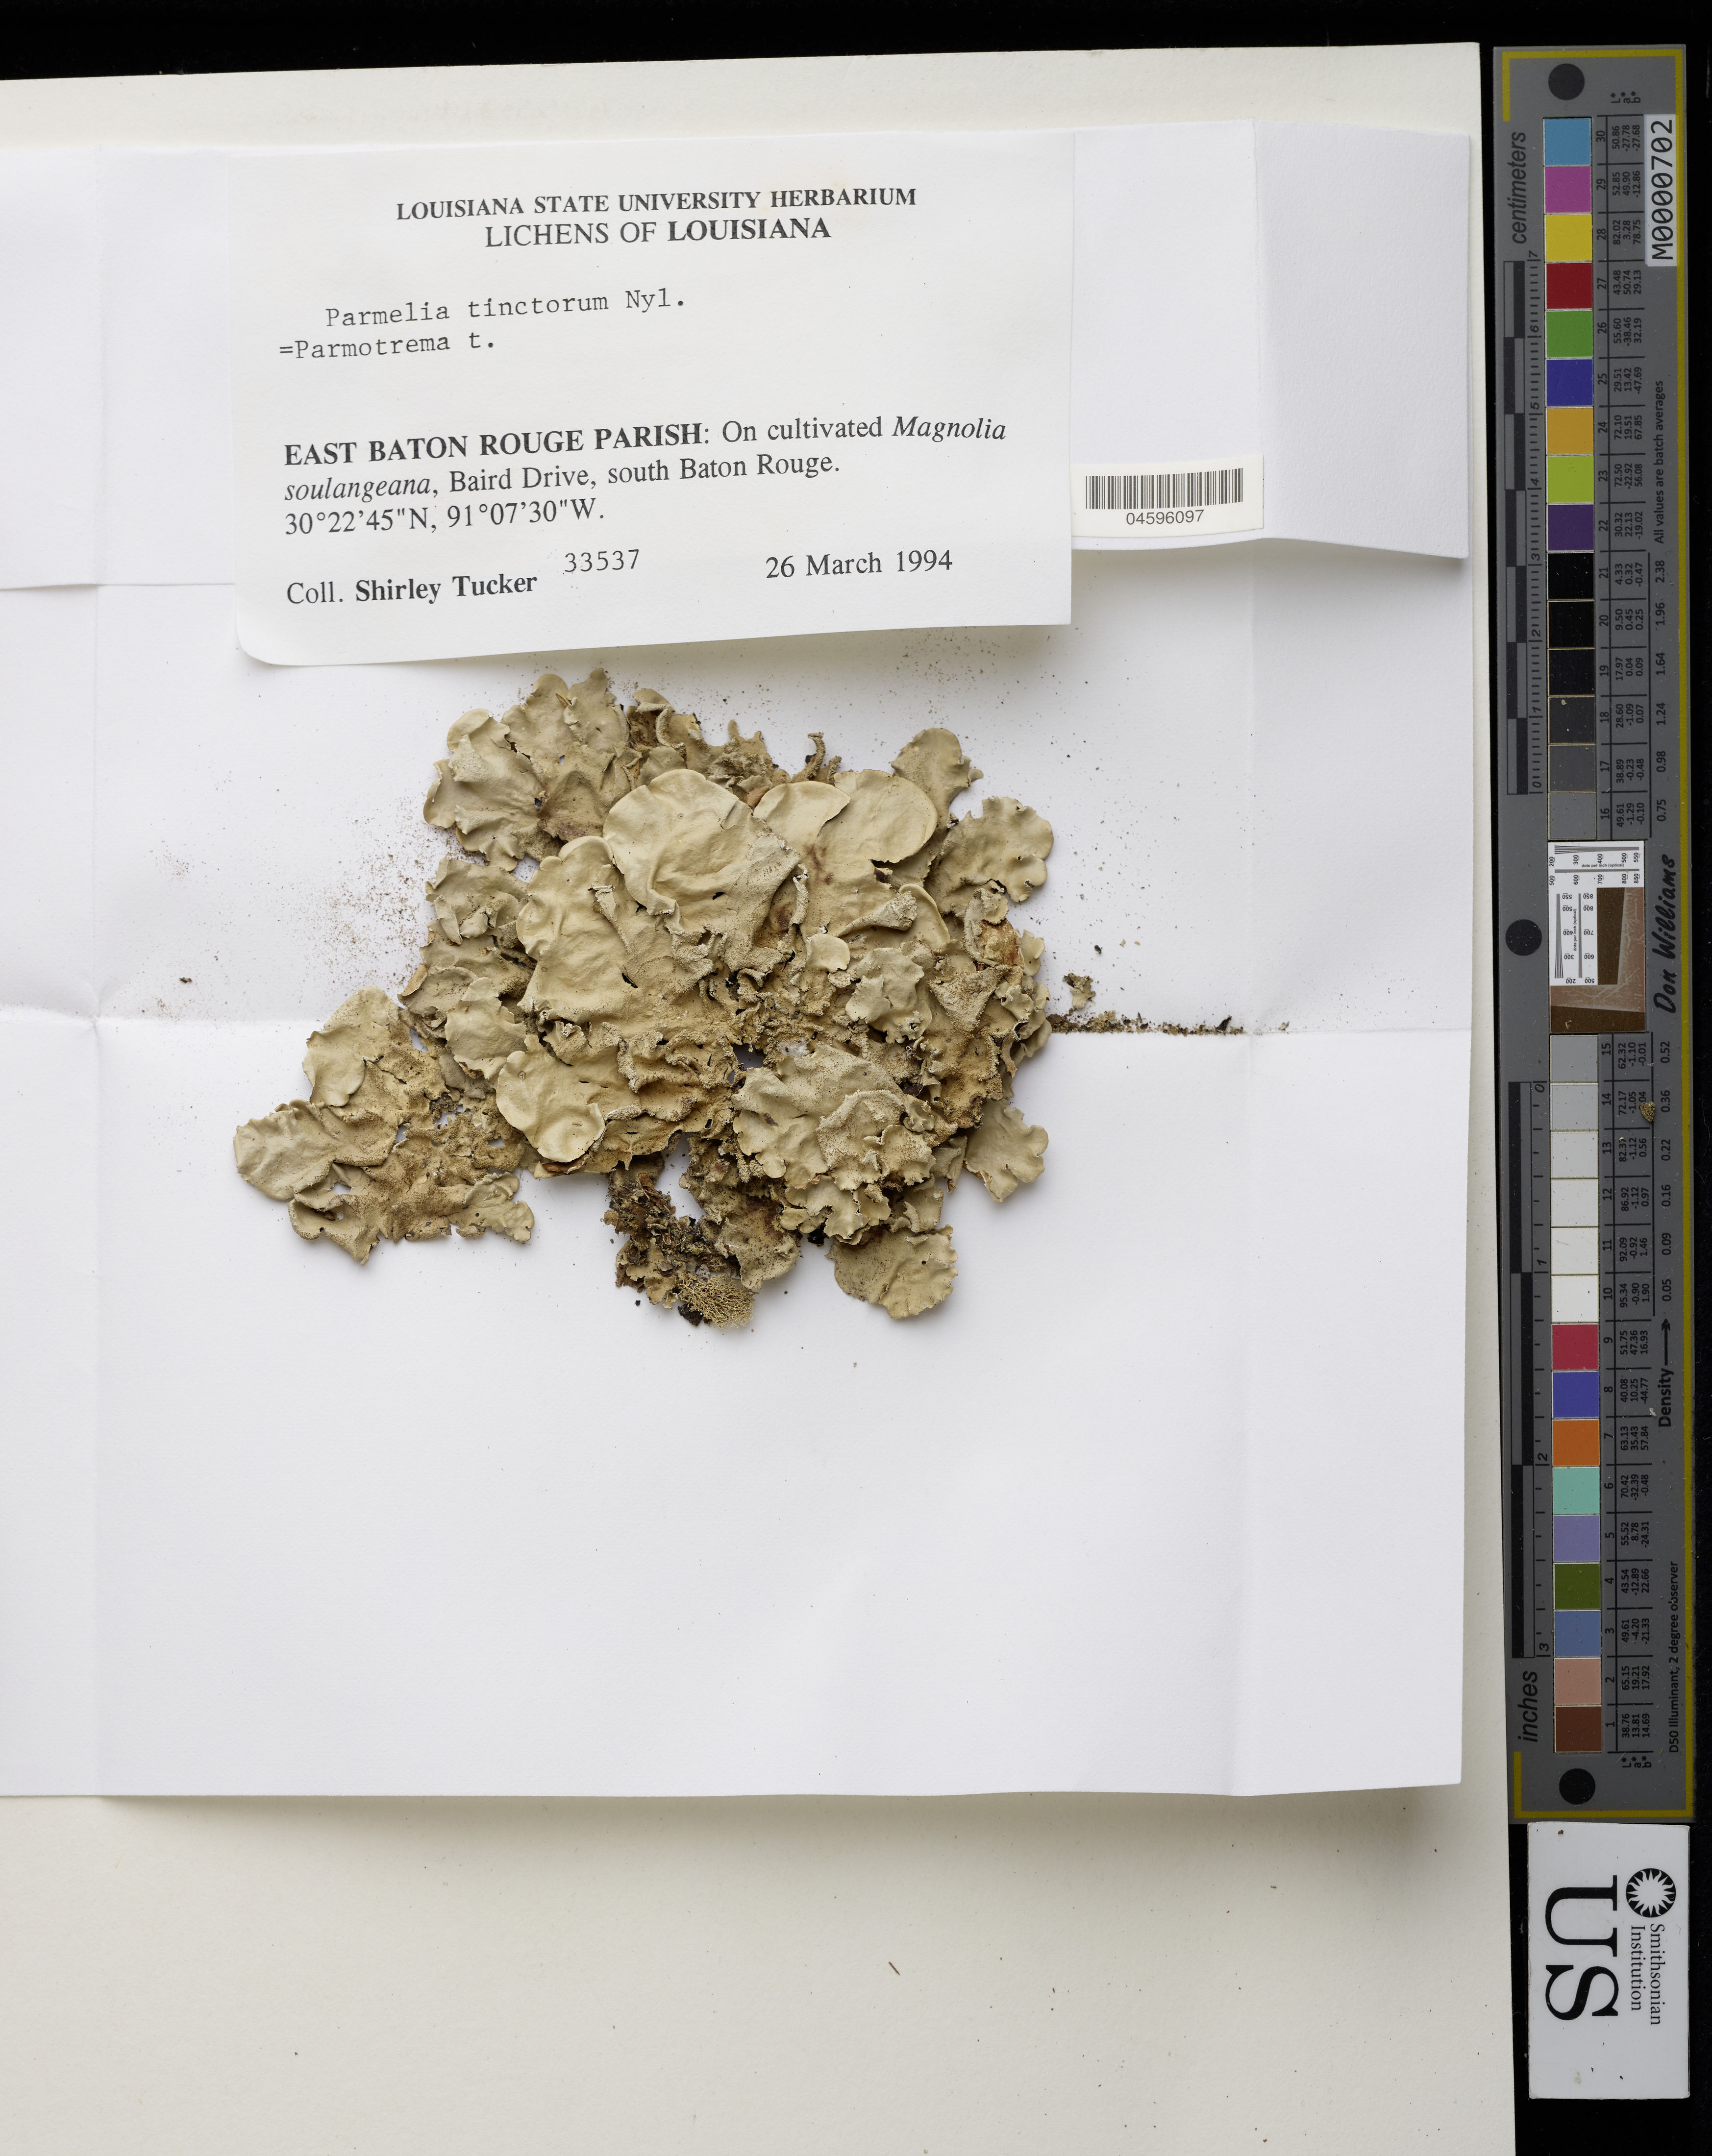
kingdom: Fungi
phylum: Ascomycota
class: Lecanoromycetes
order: Lecanorales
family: Parmeliaceae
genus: Parmelia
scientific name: Parmelia tinctorum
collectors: S. Tucker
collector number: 33537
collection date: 1994-03-26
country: United States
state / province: Louisiana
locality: East Baton Rouge Parish. Baird Drive, south Baton Rouge.